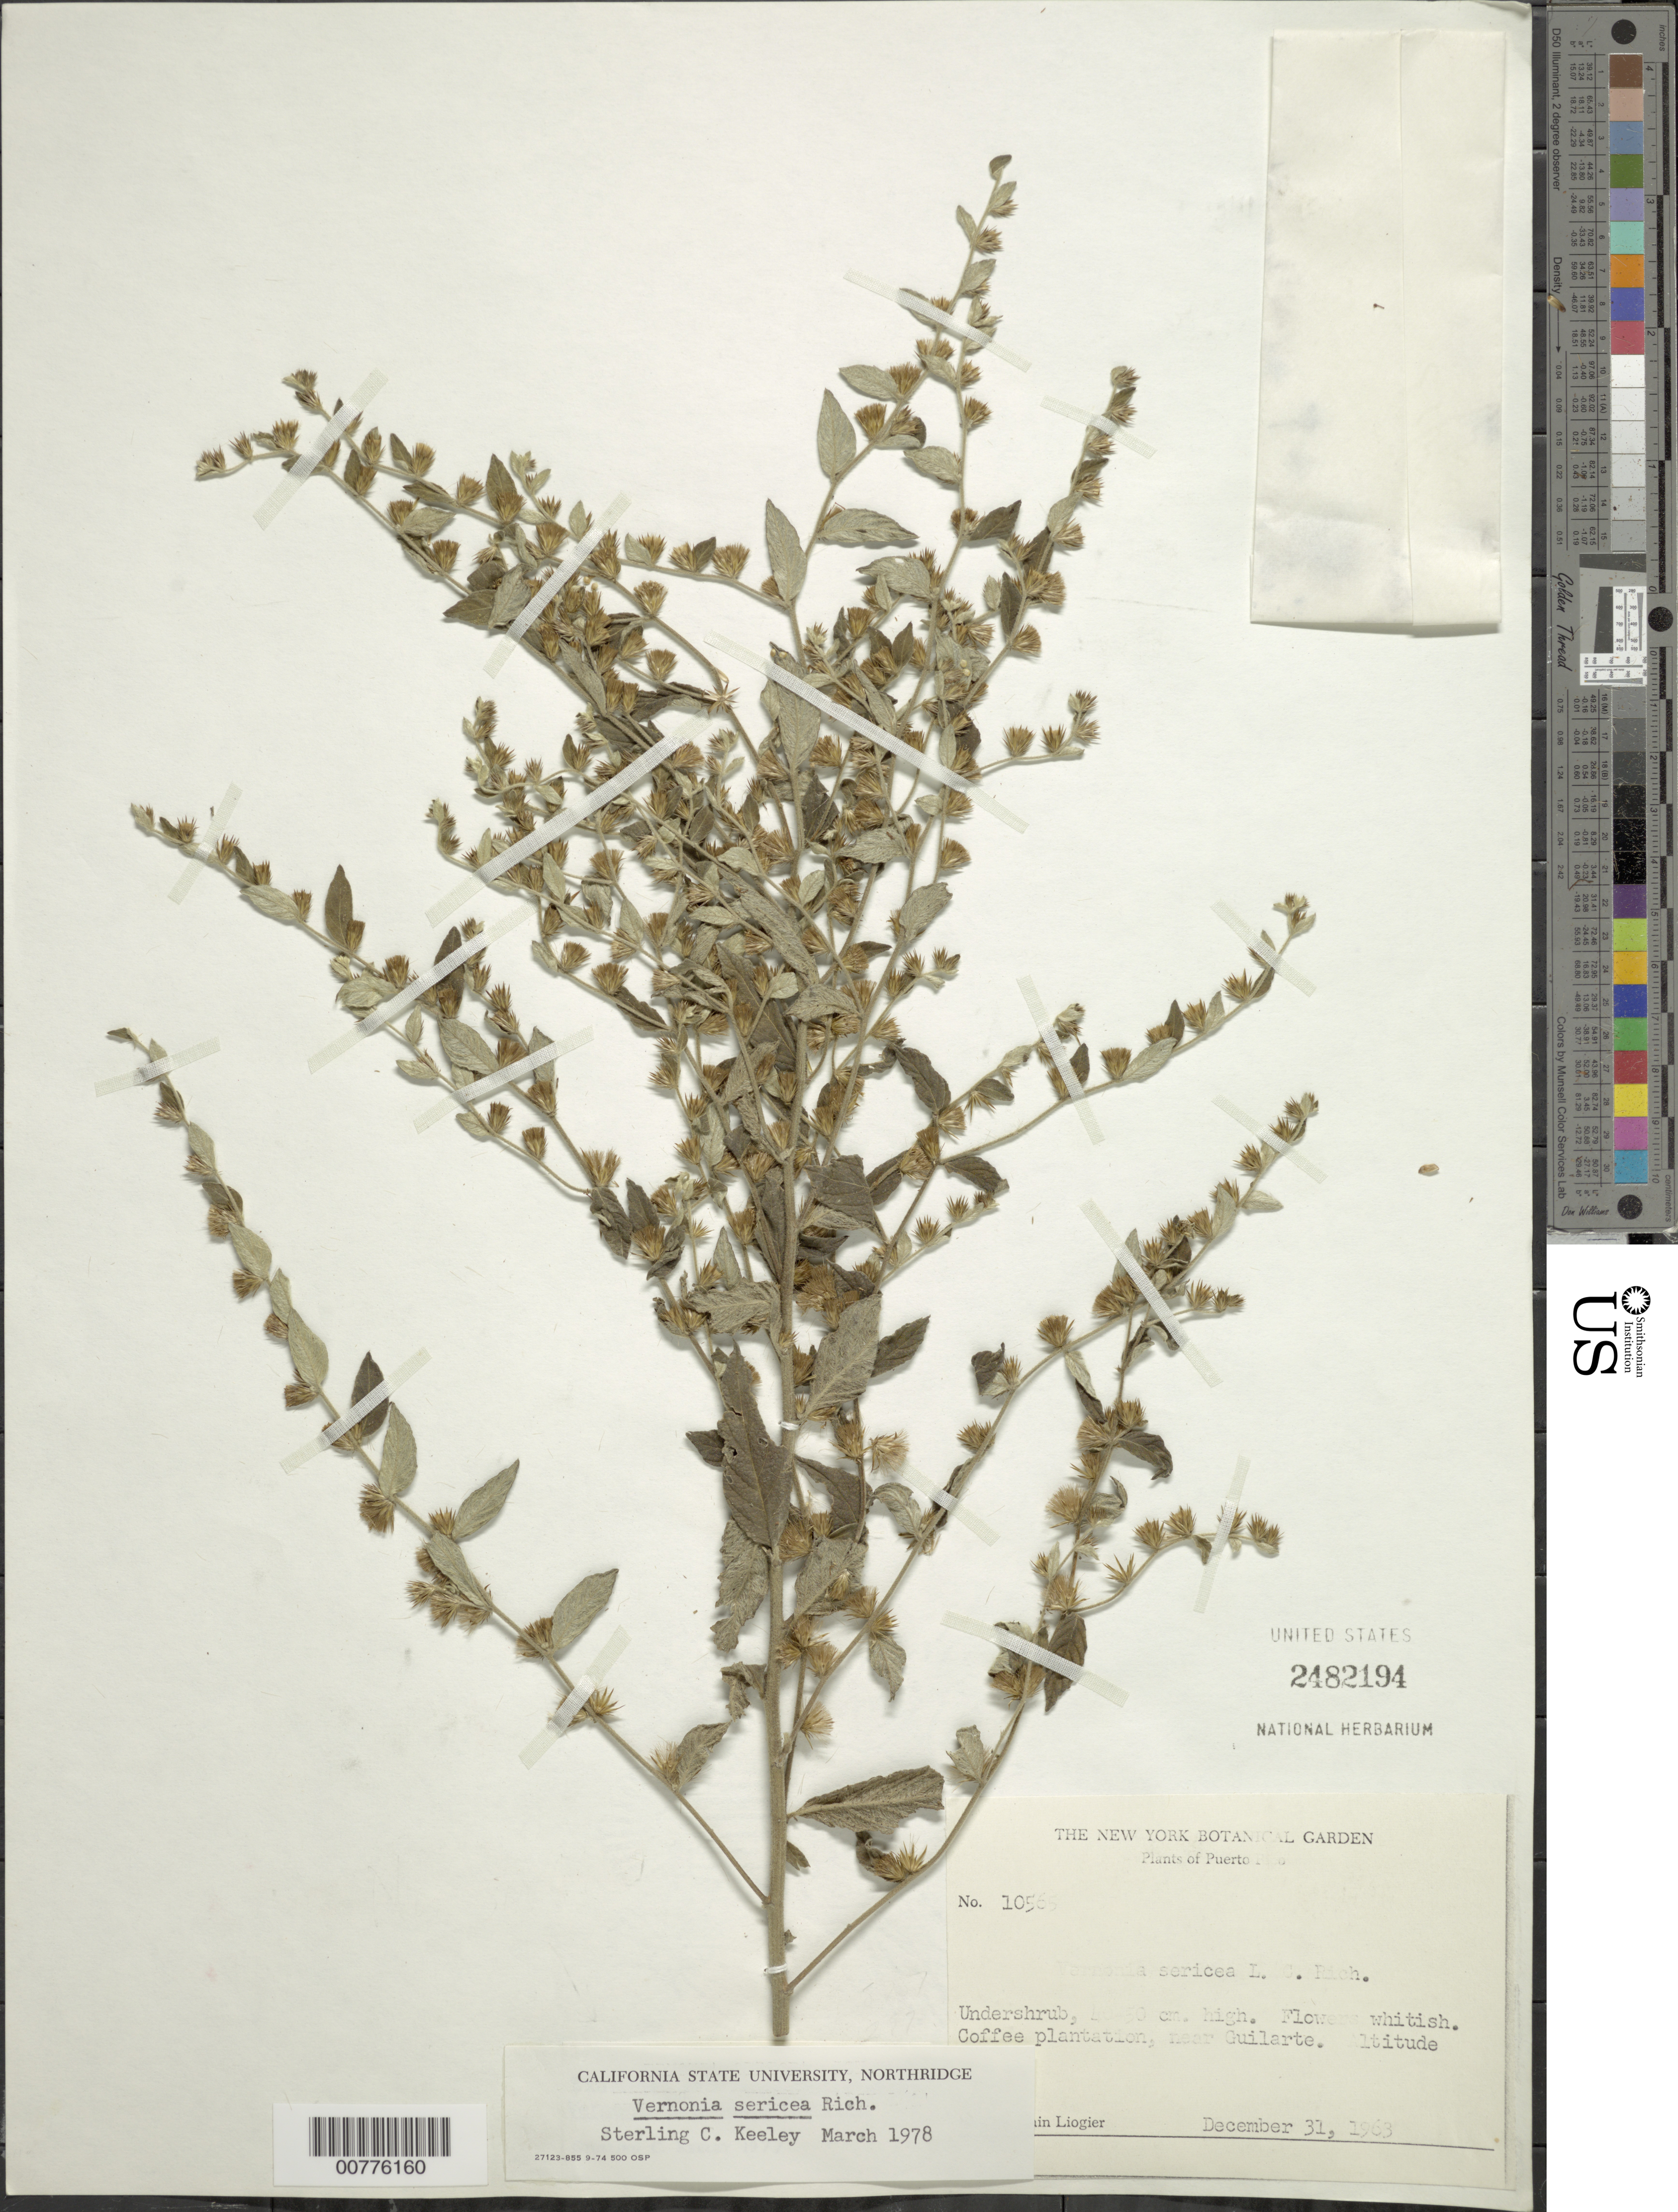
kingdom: Plantae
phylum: Tracheophyta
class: Magnoliopsida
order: Asterales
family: Asteraceae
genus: Lepidaploa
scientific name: Lepidaploa sericea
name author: (Rich.) H. Rob.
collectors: A. H. Liogier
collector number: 10565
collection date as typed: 31 Dec 1963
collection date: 1963-12-31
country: Puerto Rico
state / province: Adjuntas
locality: Coffee plantation, near Guilarte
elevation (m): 800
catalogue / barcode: US 2482194